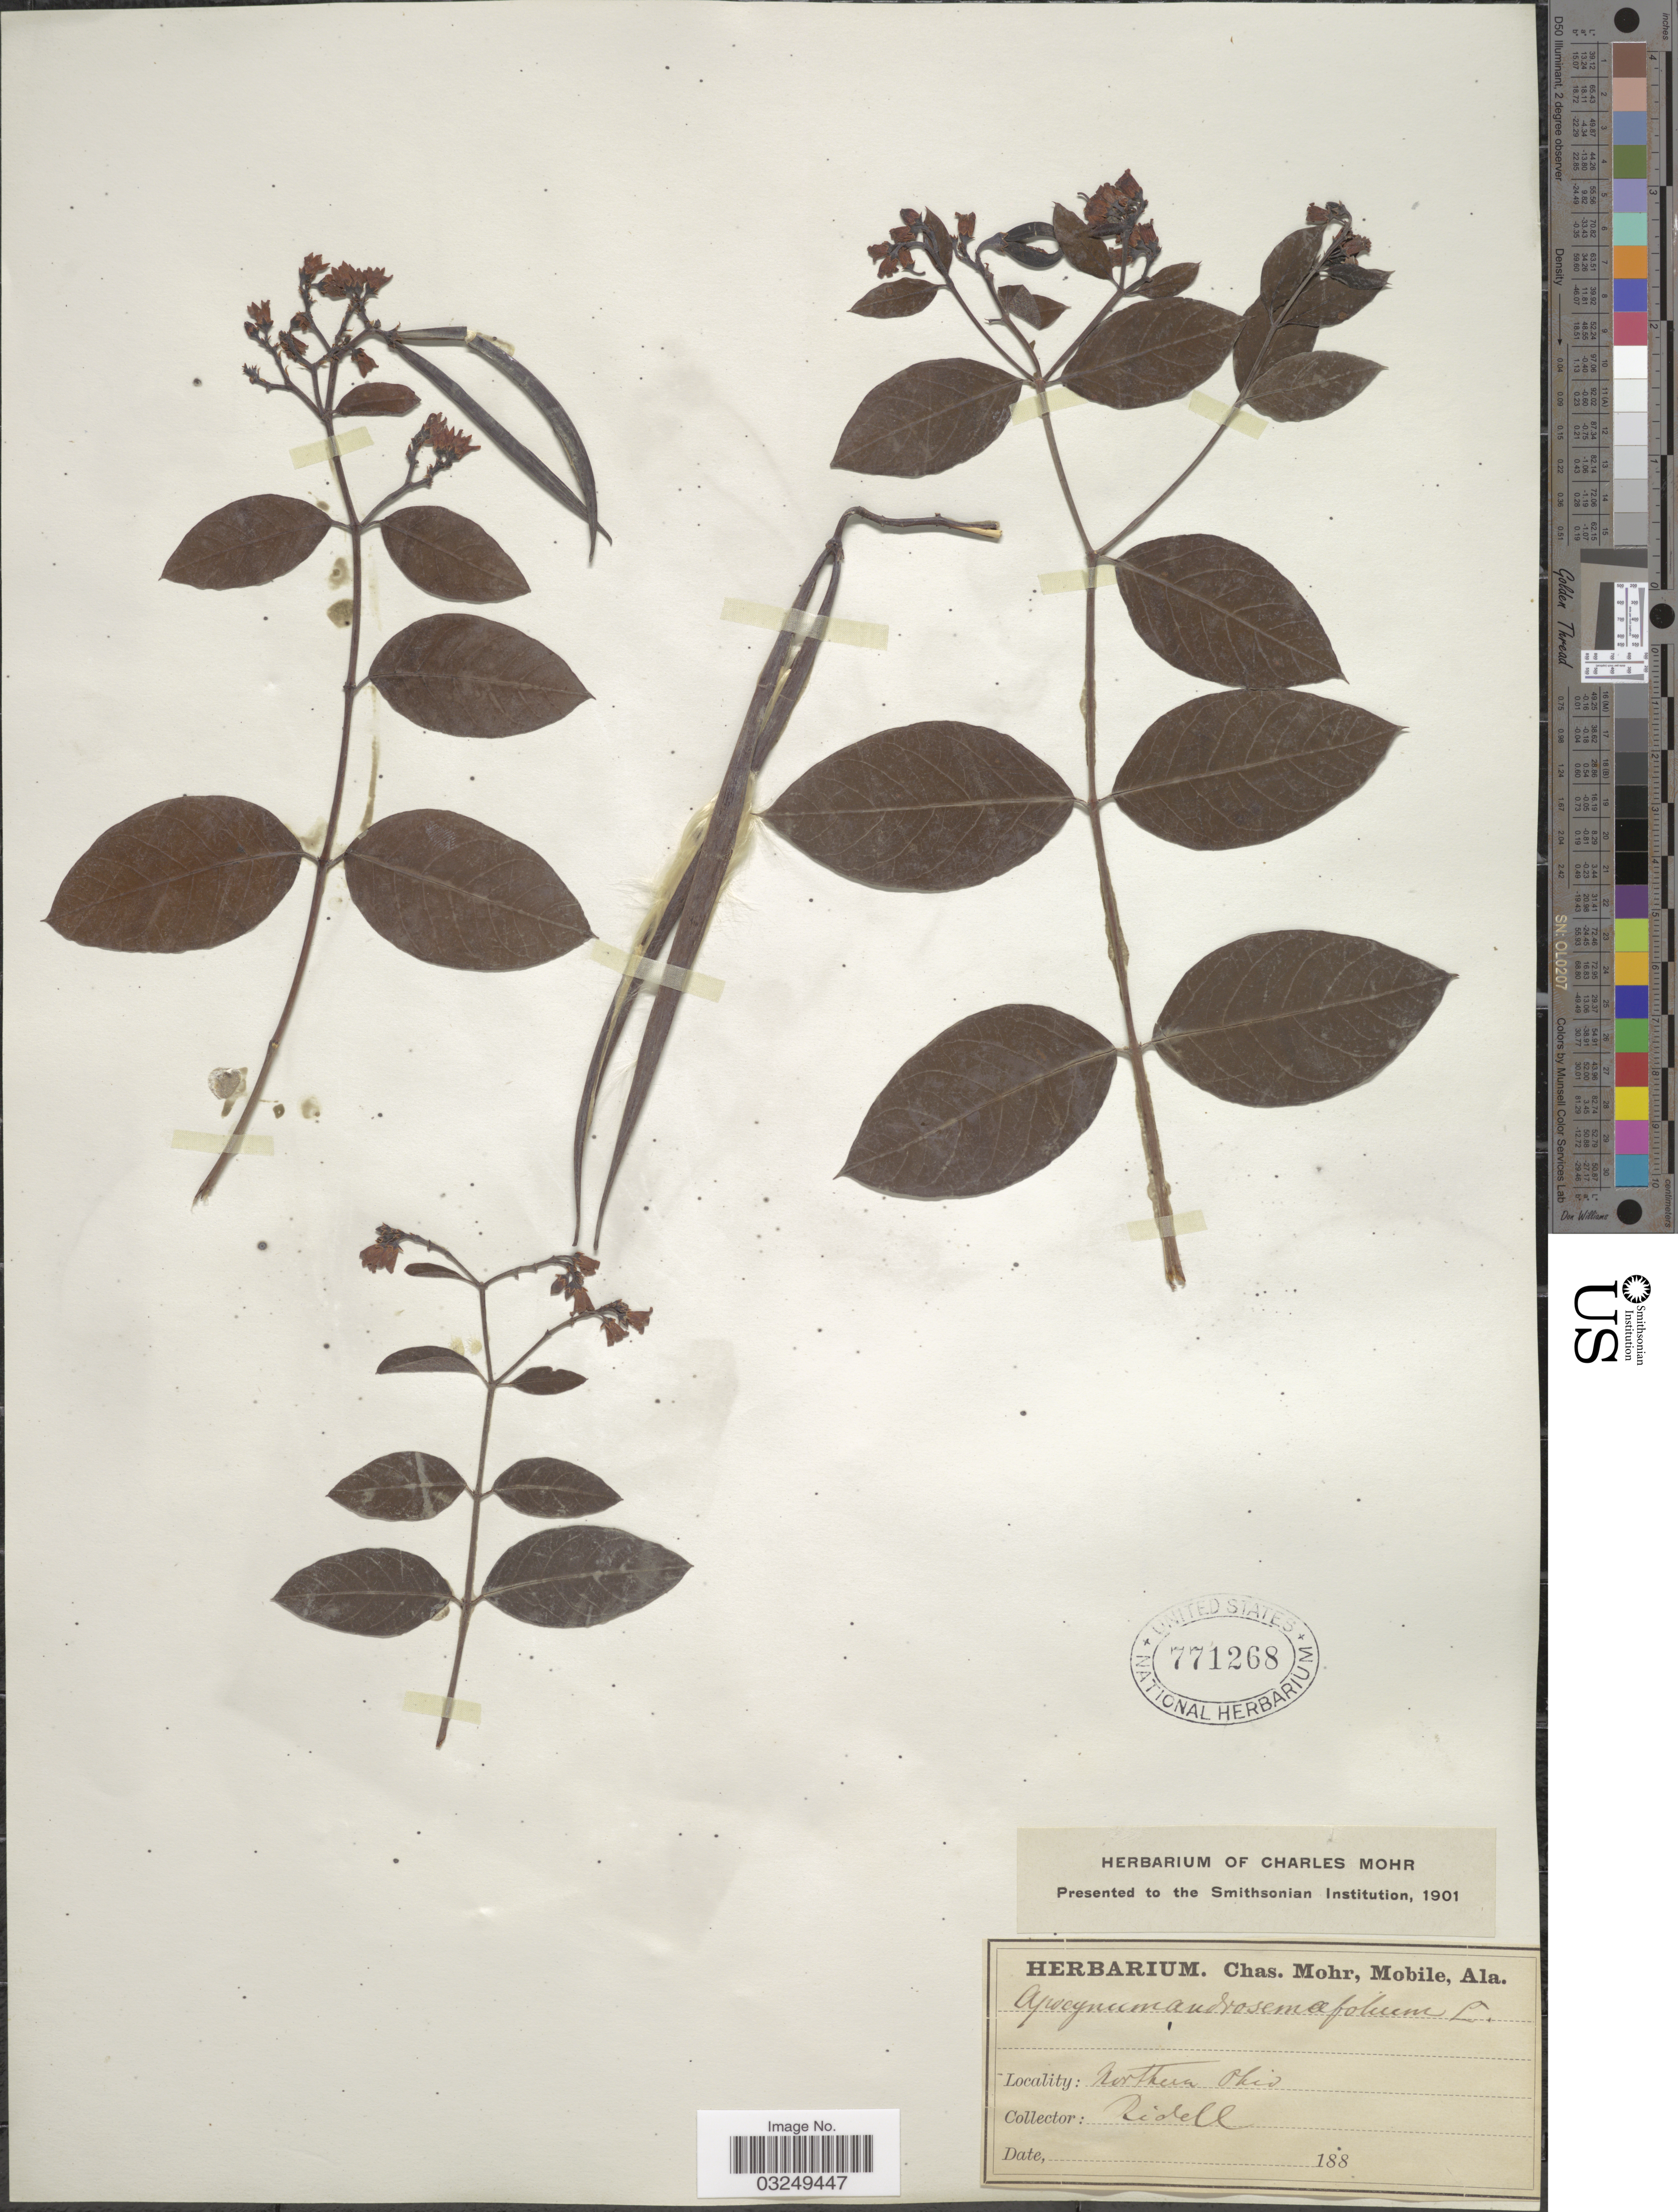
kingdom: Plantae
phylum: Tracheophyta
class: Magnoliopsida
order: Gentianales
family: Apocynaceae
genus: Apocynum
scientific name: Apocynum androsaemifolium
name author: L.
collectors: -. Ridell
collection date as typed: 188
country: United States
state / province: Ohio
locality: Northern Ohio.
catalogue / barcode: US 771268